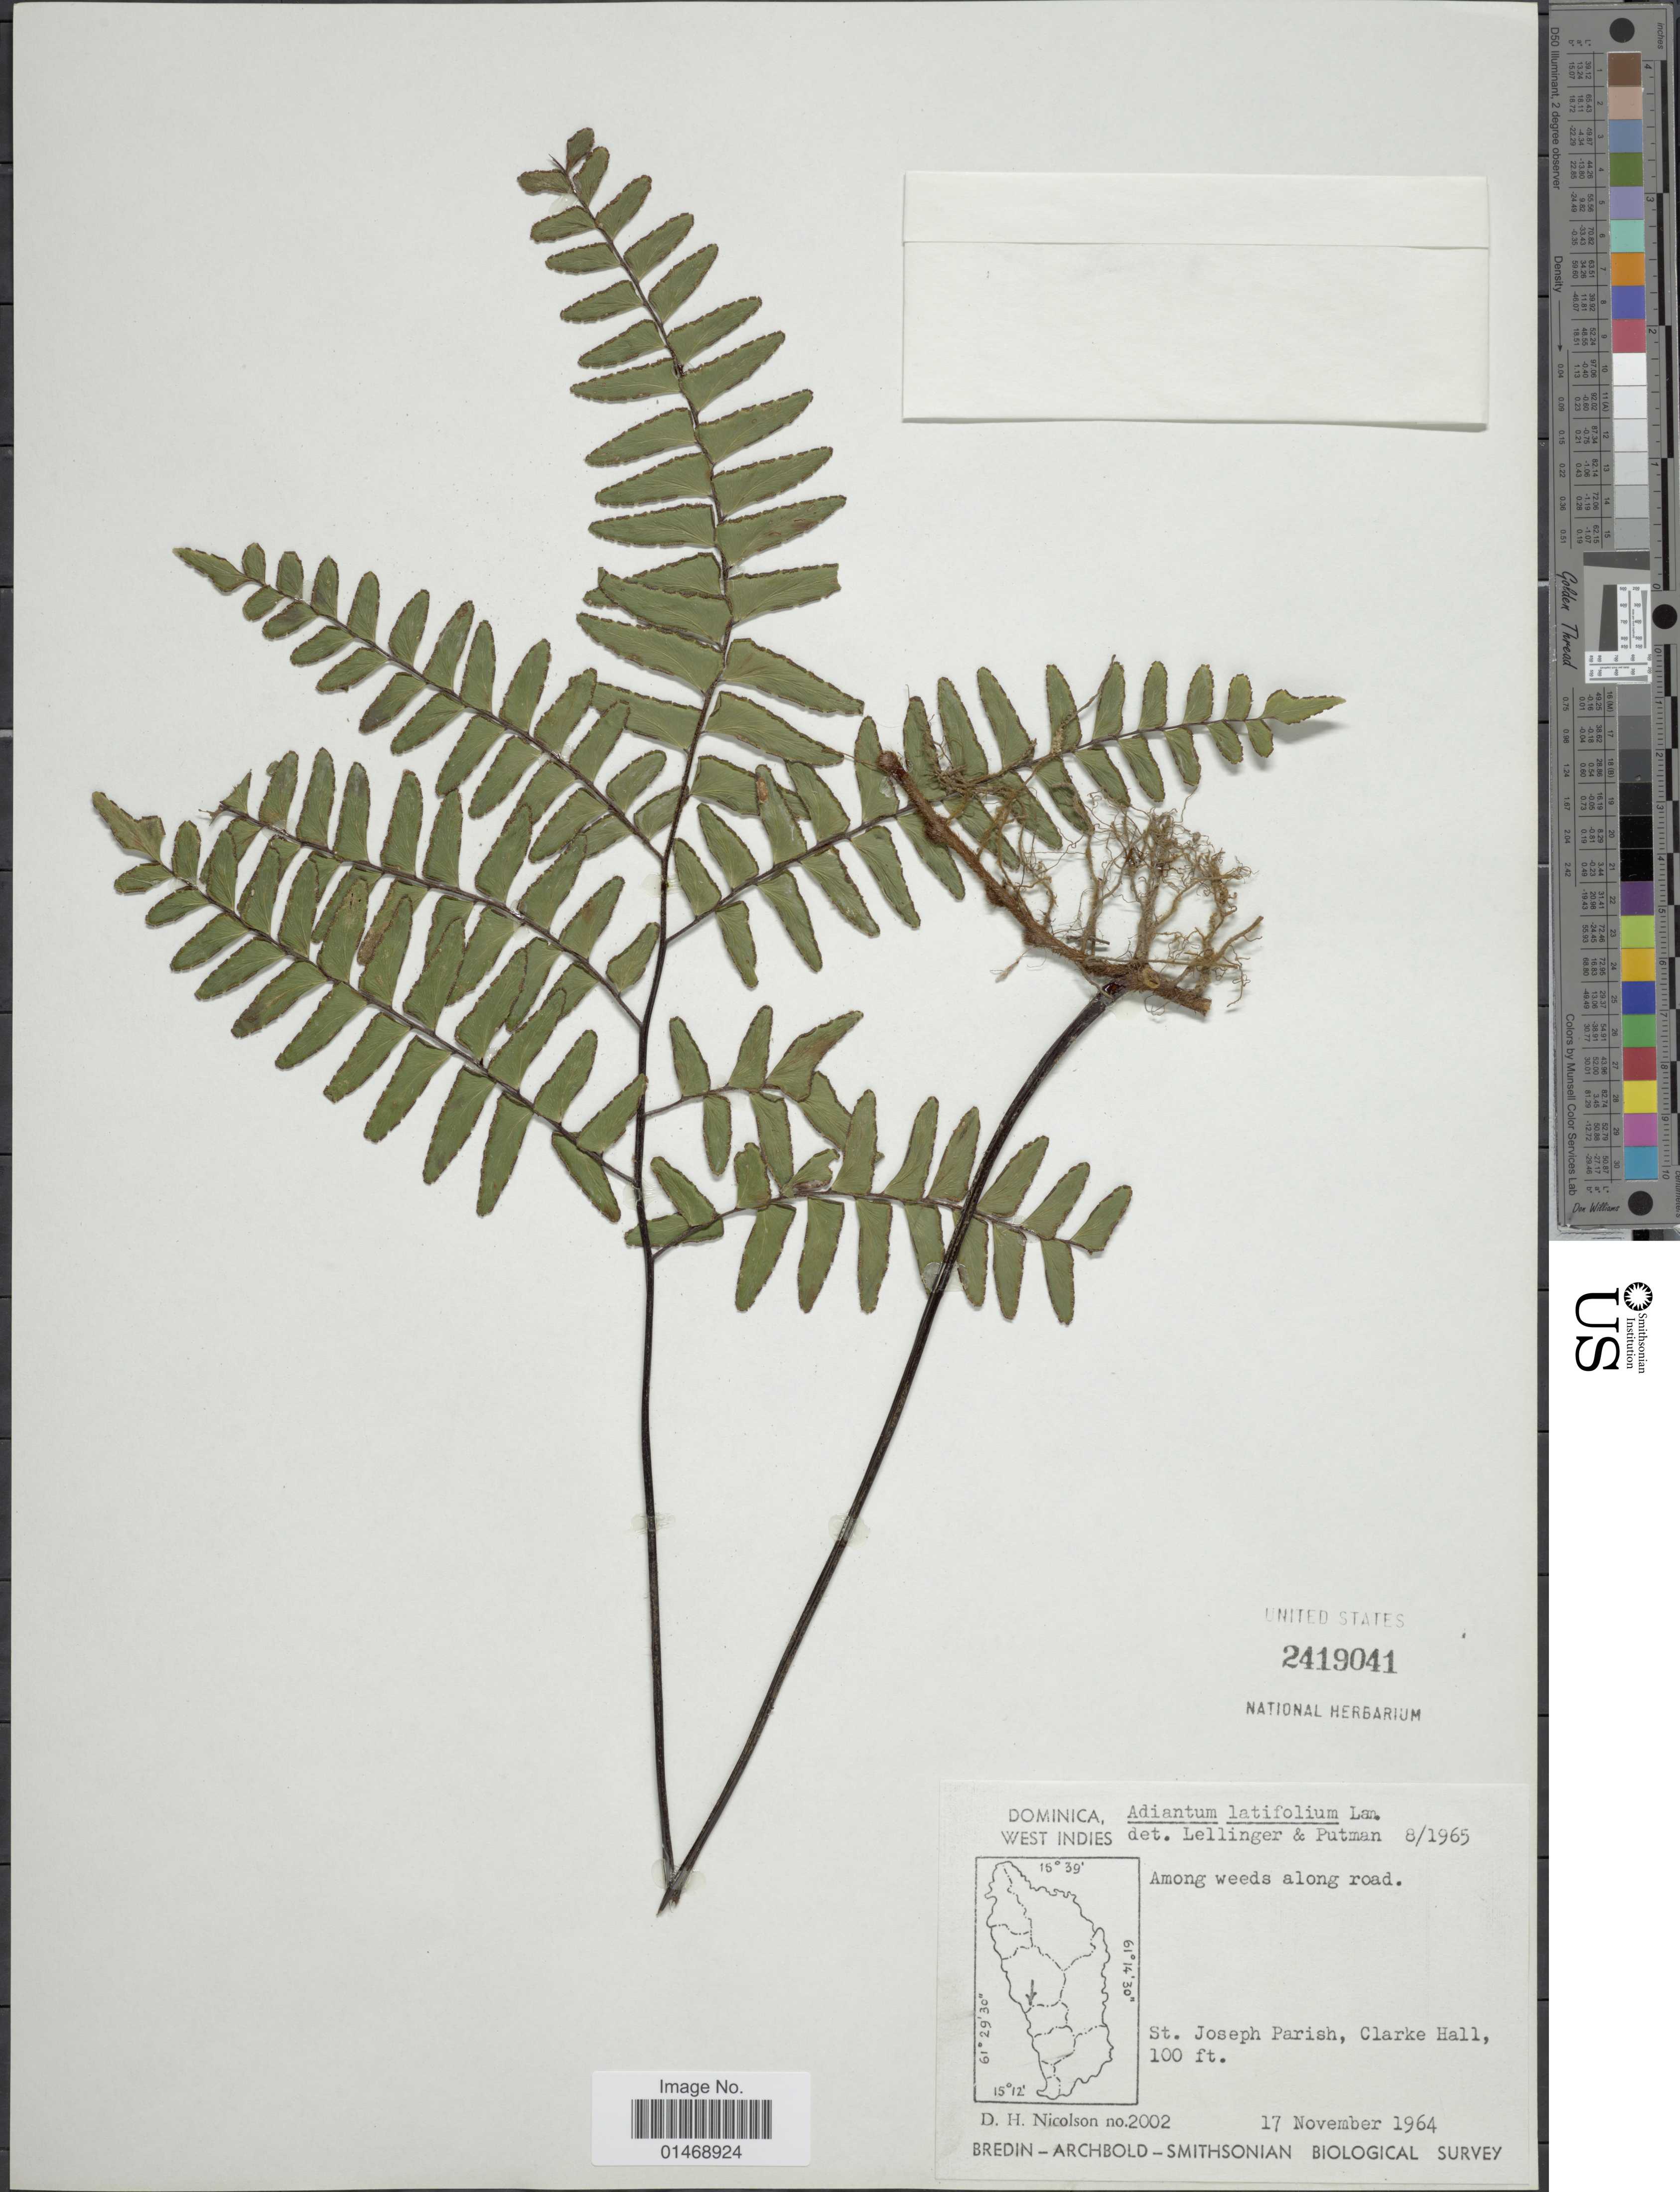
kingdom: Plantae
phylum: Tracheophyta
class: Polypodiopsida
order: Polypodiales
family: Pteridaceae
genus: Adiantum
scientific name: Adiantum latifolium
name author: Lam.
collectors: D. H. Nicolson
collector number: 2002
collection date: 1964-11-17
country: Dominica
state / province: St. Joseph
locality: St Jospeh Parish, Clarke Hall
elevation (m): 30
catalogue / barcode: US 2419041